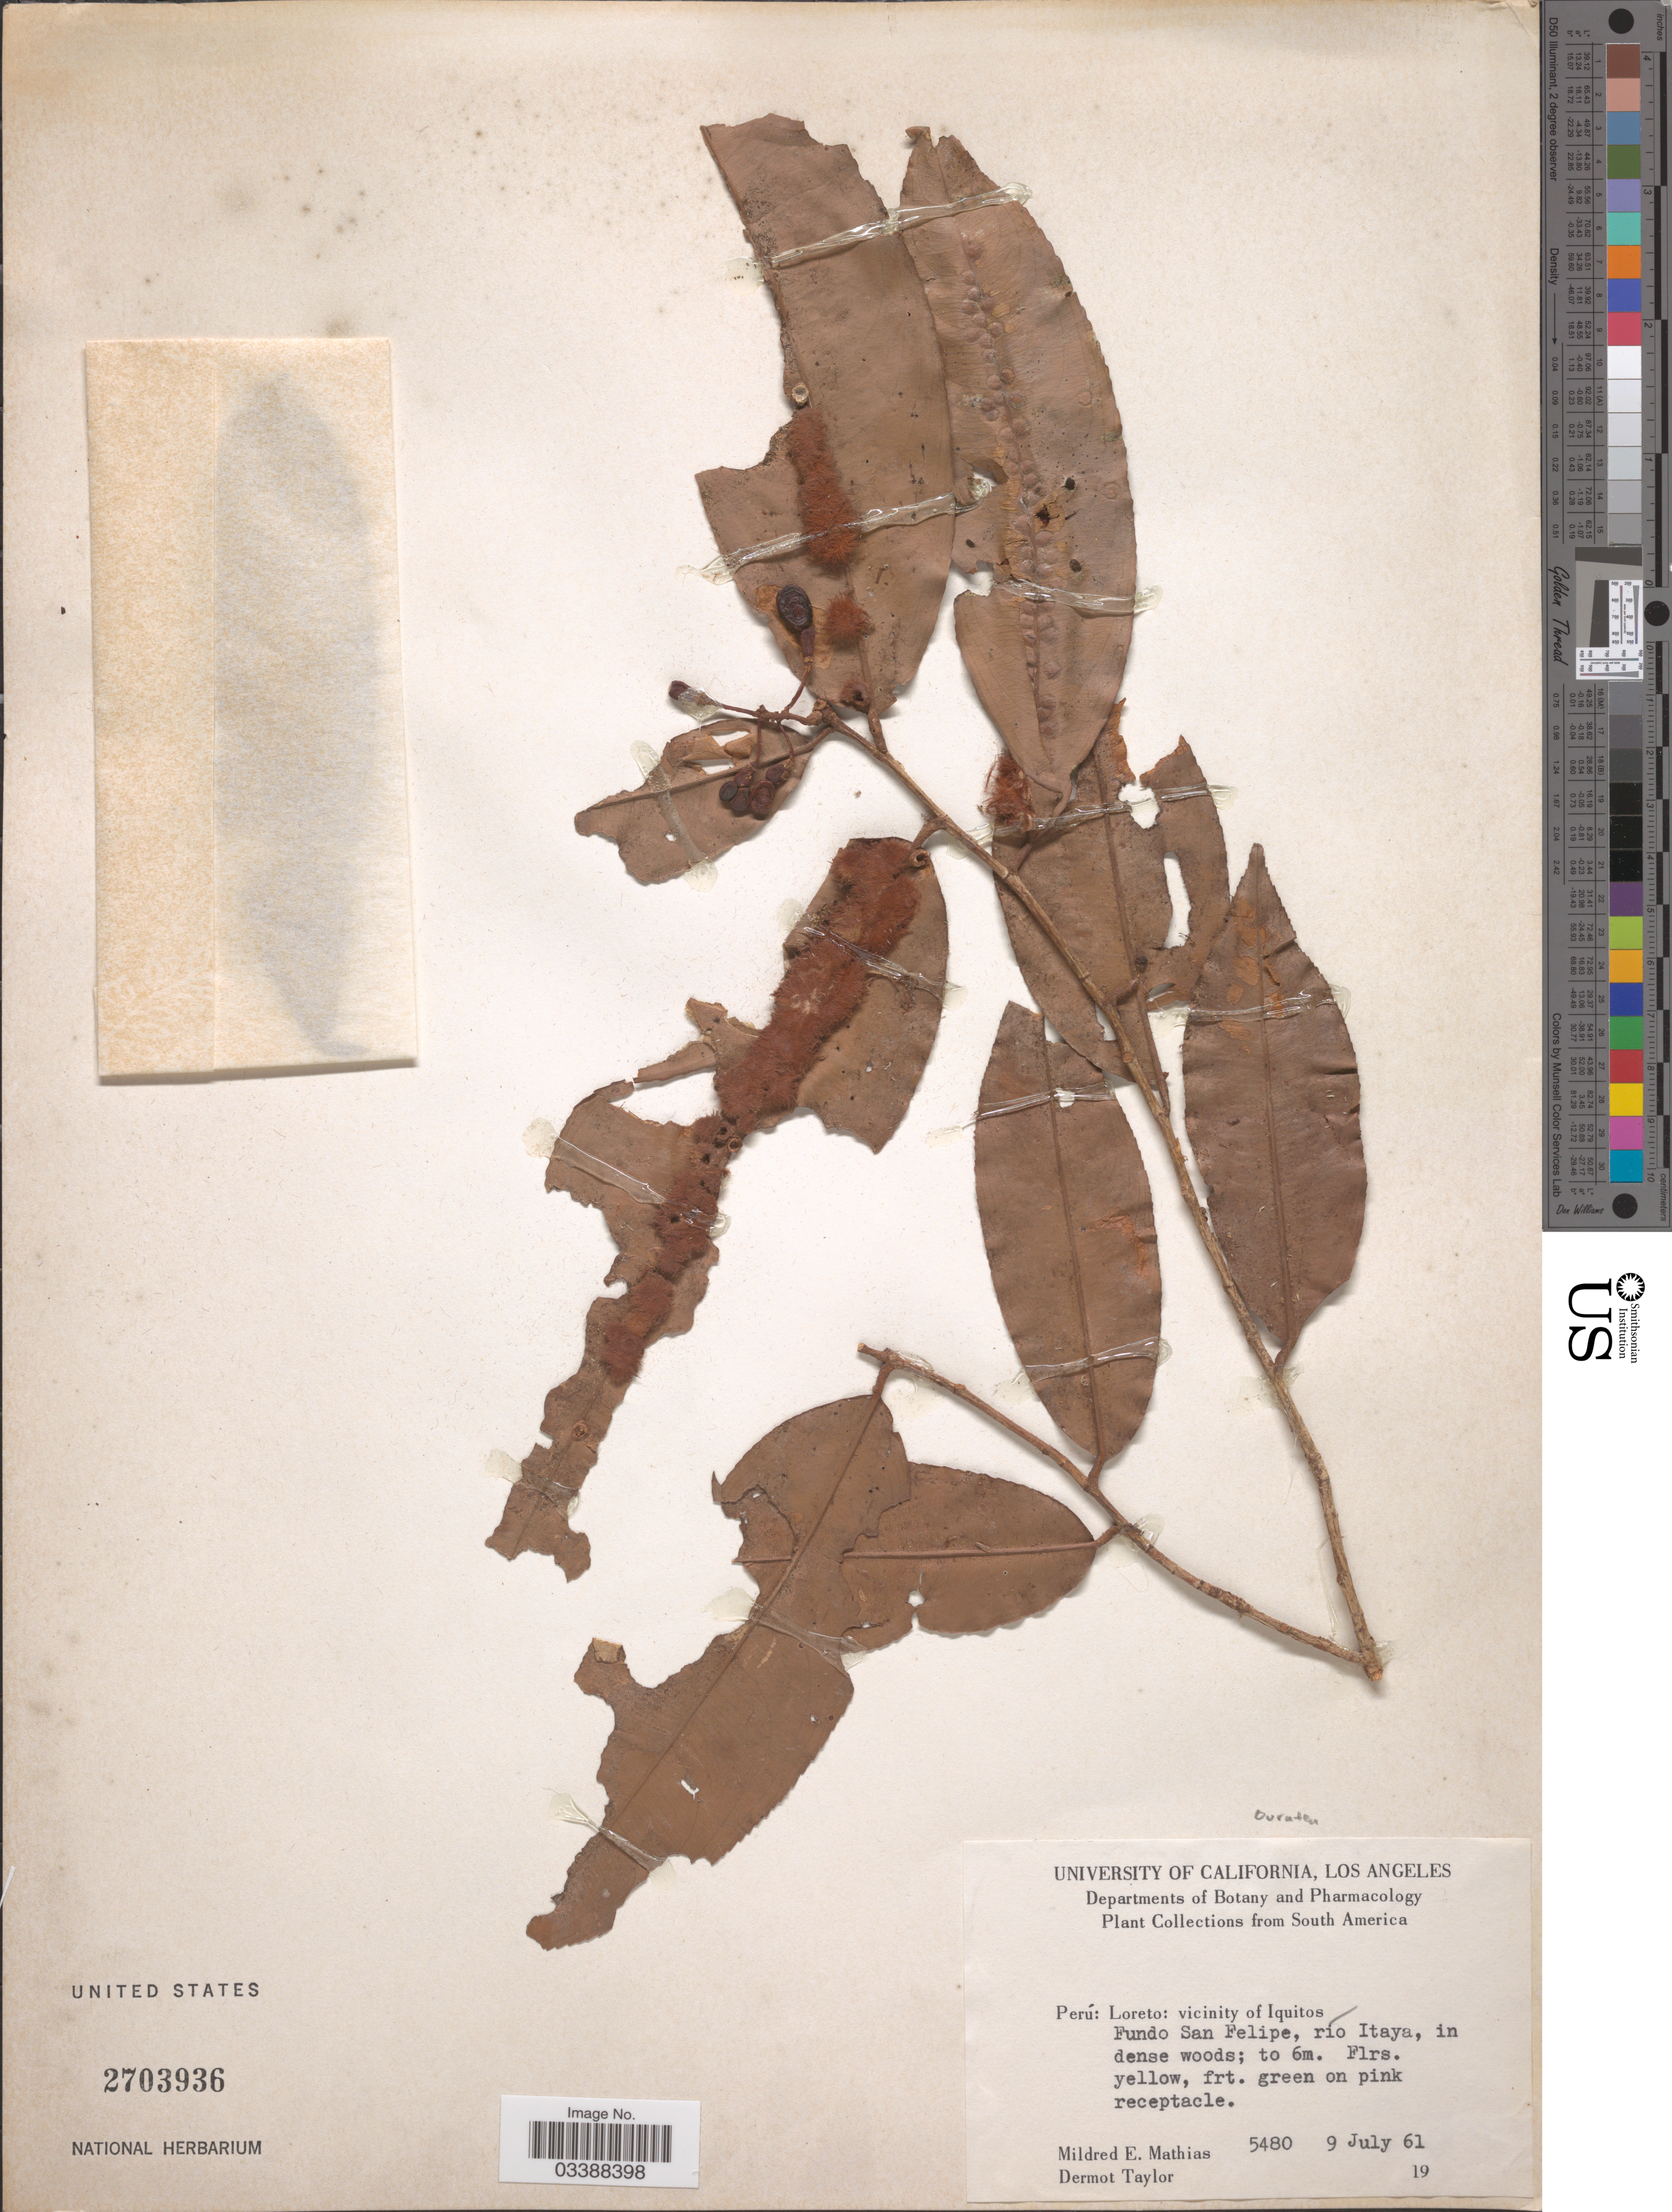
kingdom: Plantae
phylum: Tracheophyta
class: Magnoliopsida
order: Malpighiales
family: Ochnaceae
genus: Ouratea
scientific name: Ouratea sp.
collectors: M. E. Mathias & D. Taylor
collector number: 5480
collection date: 1961-07-09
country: Peru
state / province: Loreto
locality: Vicinity of Iquitos. Fundo San Felipe, río Itaya.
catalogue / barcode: US 2703936